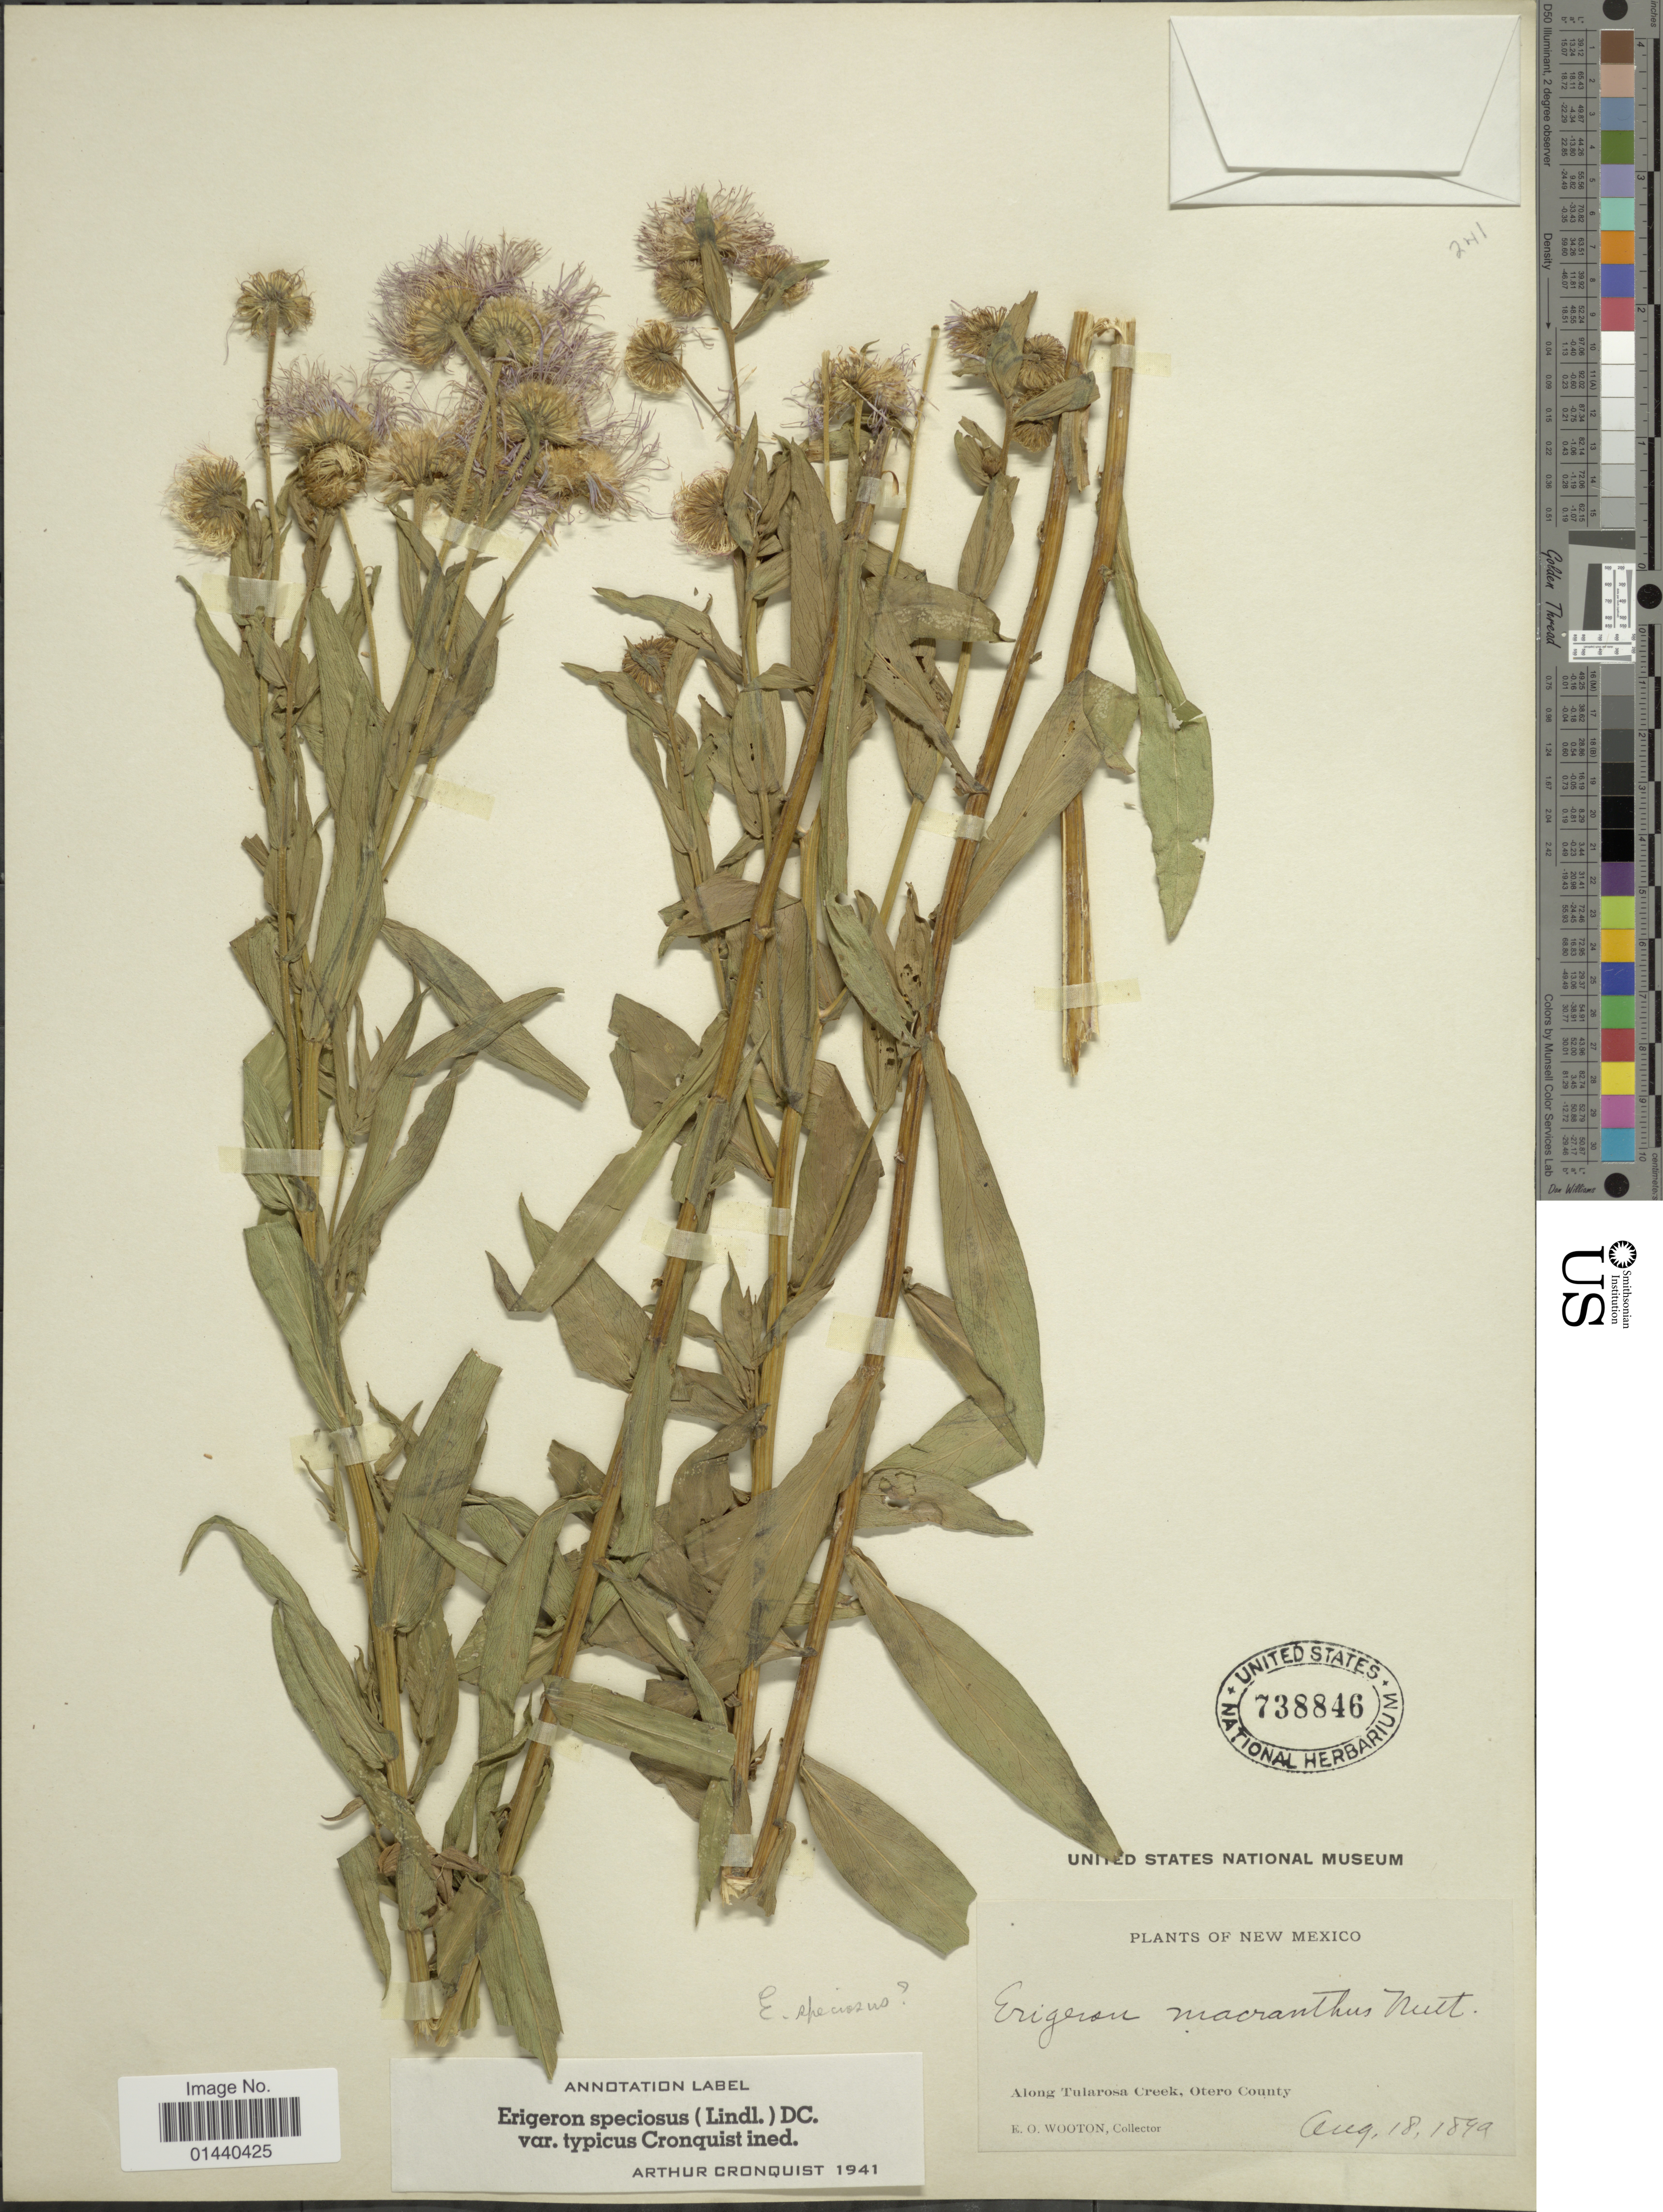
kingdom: Plantae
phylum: Tracheophyta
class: Magnoliopsida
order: Asterales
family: Asteraceae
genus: Erigeron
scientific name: Erigeron speciosus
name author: (Lindl.) DC.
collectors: E. O. Wooton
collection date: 1899-08-18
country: United States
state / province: New Mexico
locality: Along Tularosa Creek, Otero County.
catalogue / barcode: US 738846